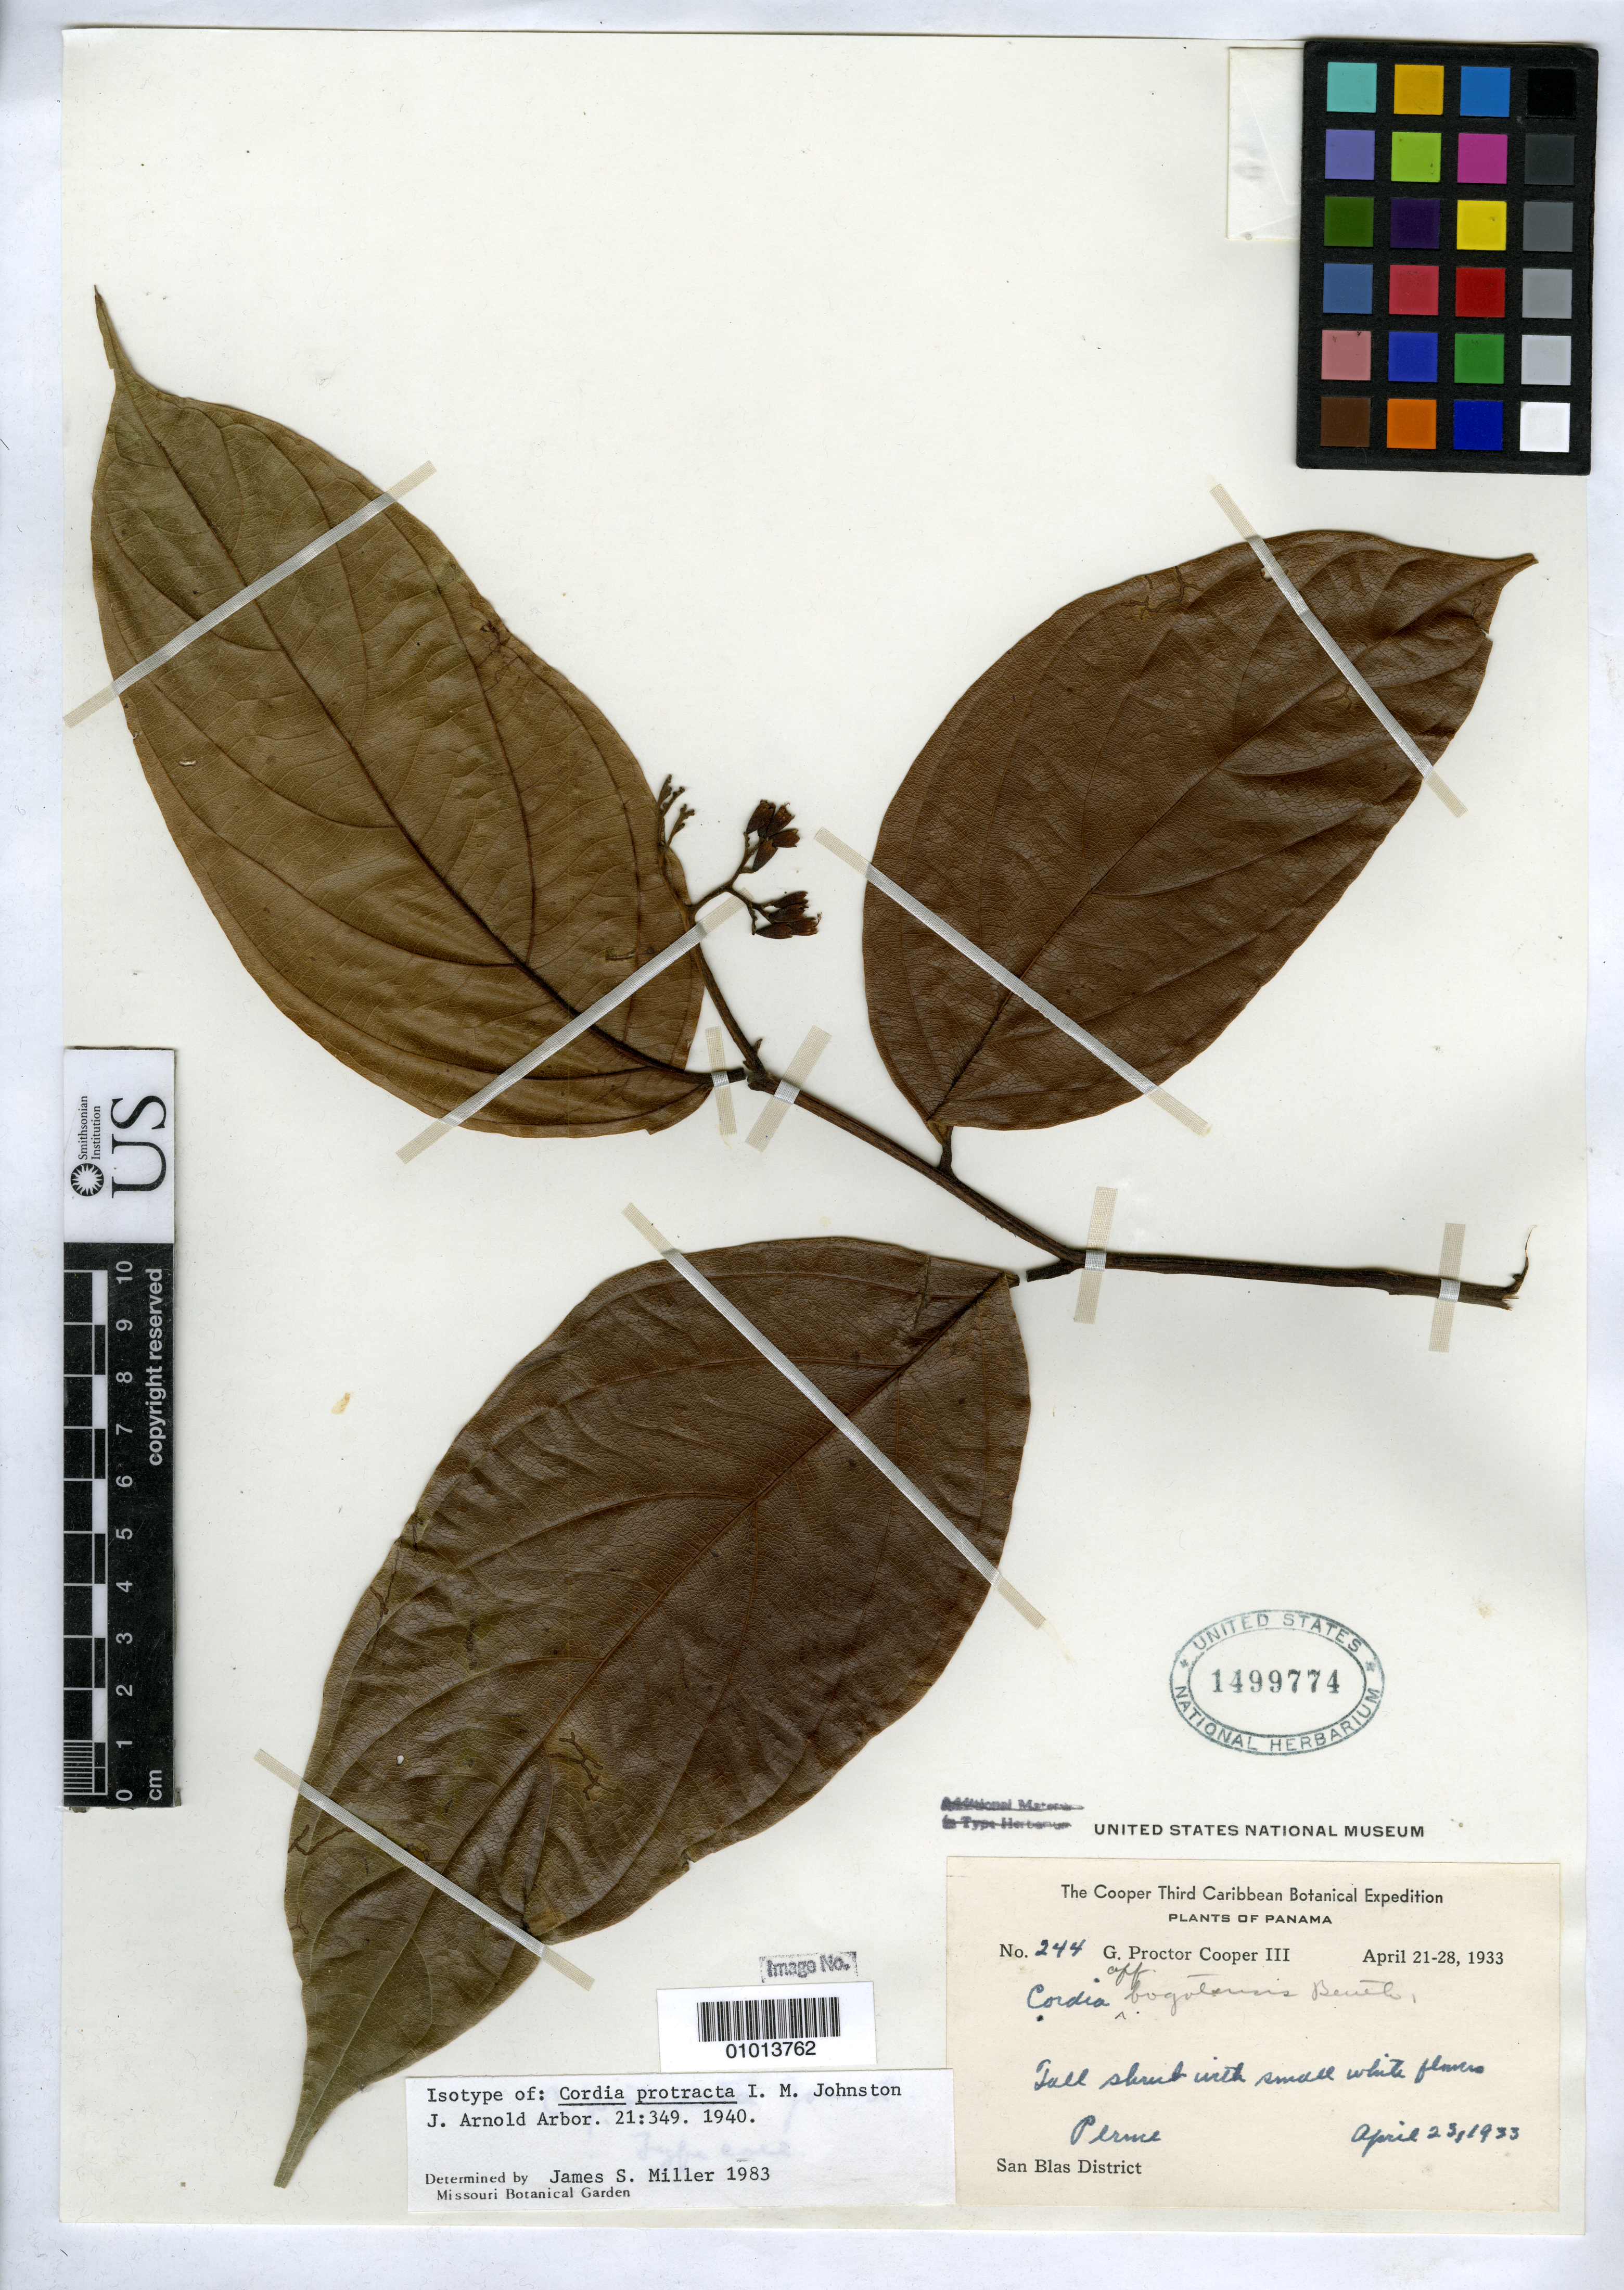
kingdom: Plantae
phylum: Tracheophyta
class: Magnoliopsida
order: Boraginales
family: Cordiaceae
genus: Cordia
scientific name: Cordia protracta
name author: I.M. Johnst.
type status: Isotype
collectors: G. Cooper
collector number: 244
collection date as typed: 23 Apr 1933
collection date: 1933-04-23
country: Panama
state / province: Kuna Yala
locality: Perme, San Blas District.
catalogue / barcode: US 1499774